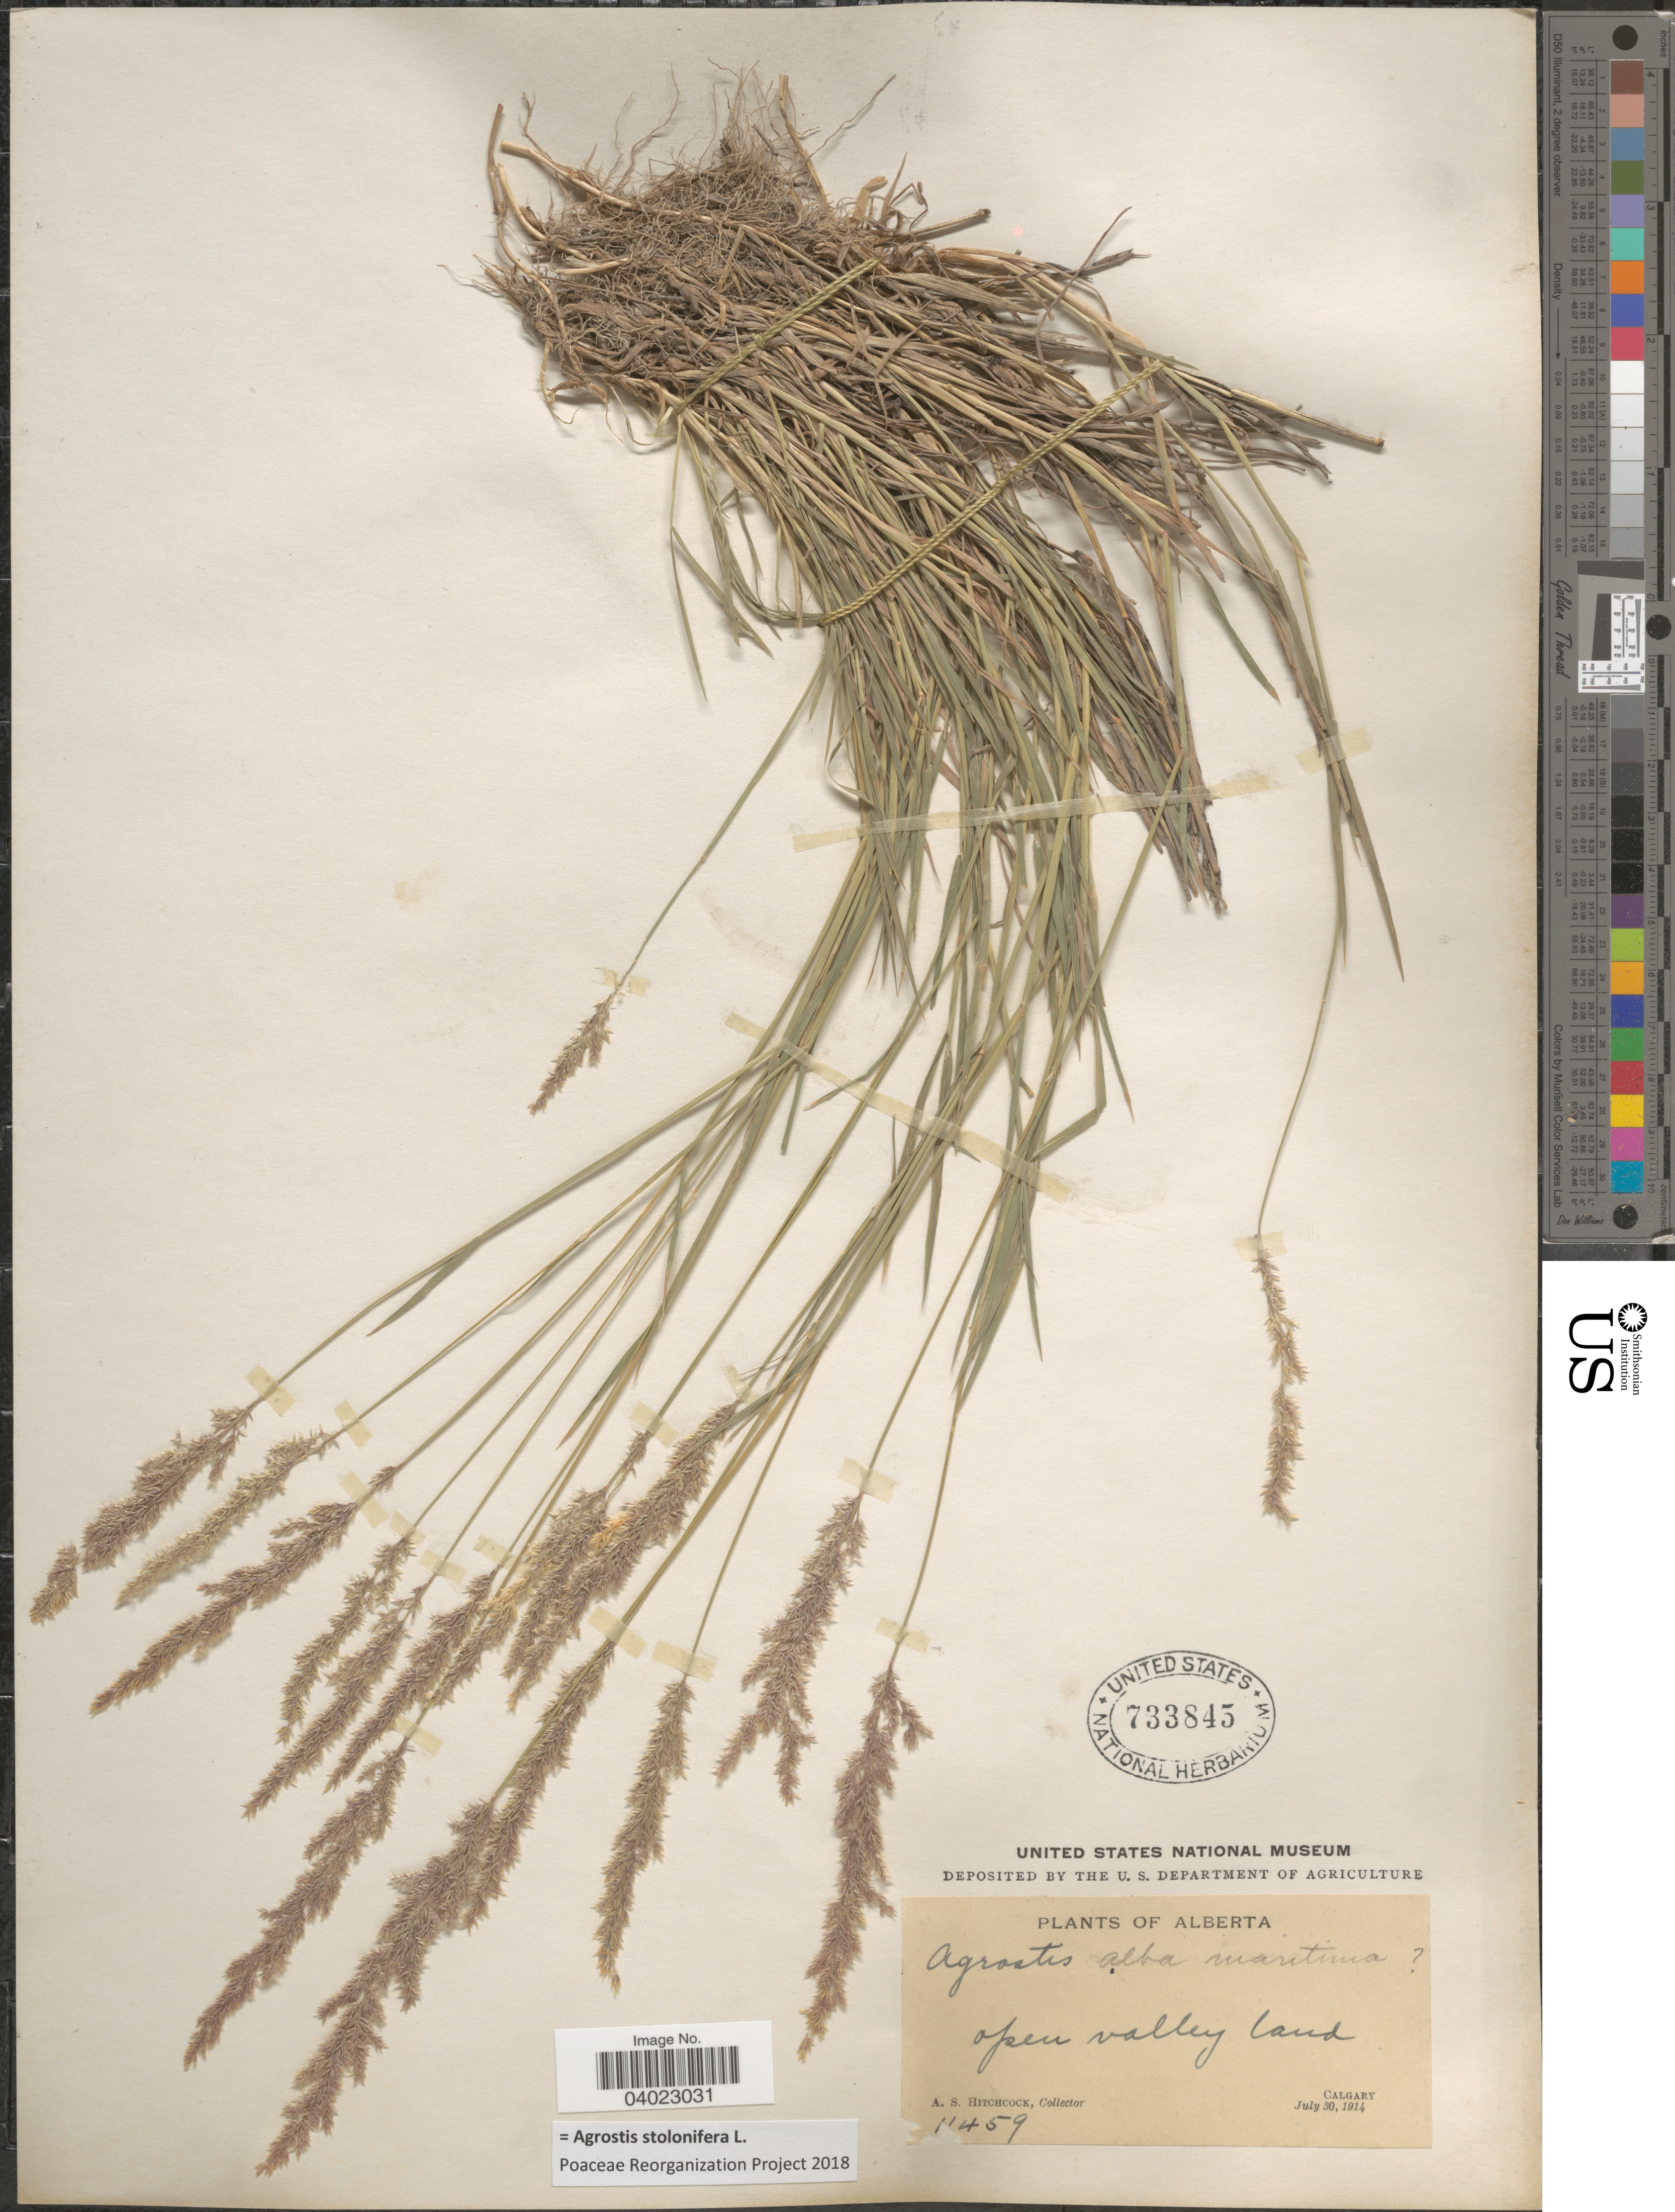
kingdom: Plantae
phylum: Tracheophyta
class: Liliopsida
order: Poales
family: Poaceae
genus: Agrostis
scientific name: Agrostis stolonifera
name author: L.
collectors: A. S. Hitchcock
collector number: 11459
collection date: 1914-07-30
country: Canada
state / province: Alberta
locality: Open valley land. Calgary.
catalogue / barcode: US 733845